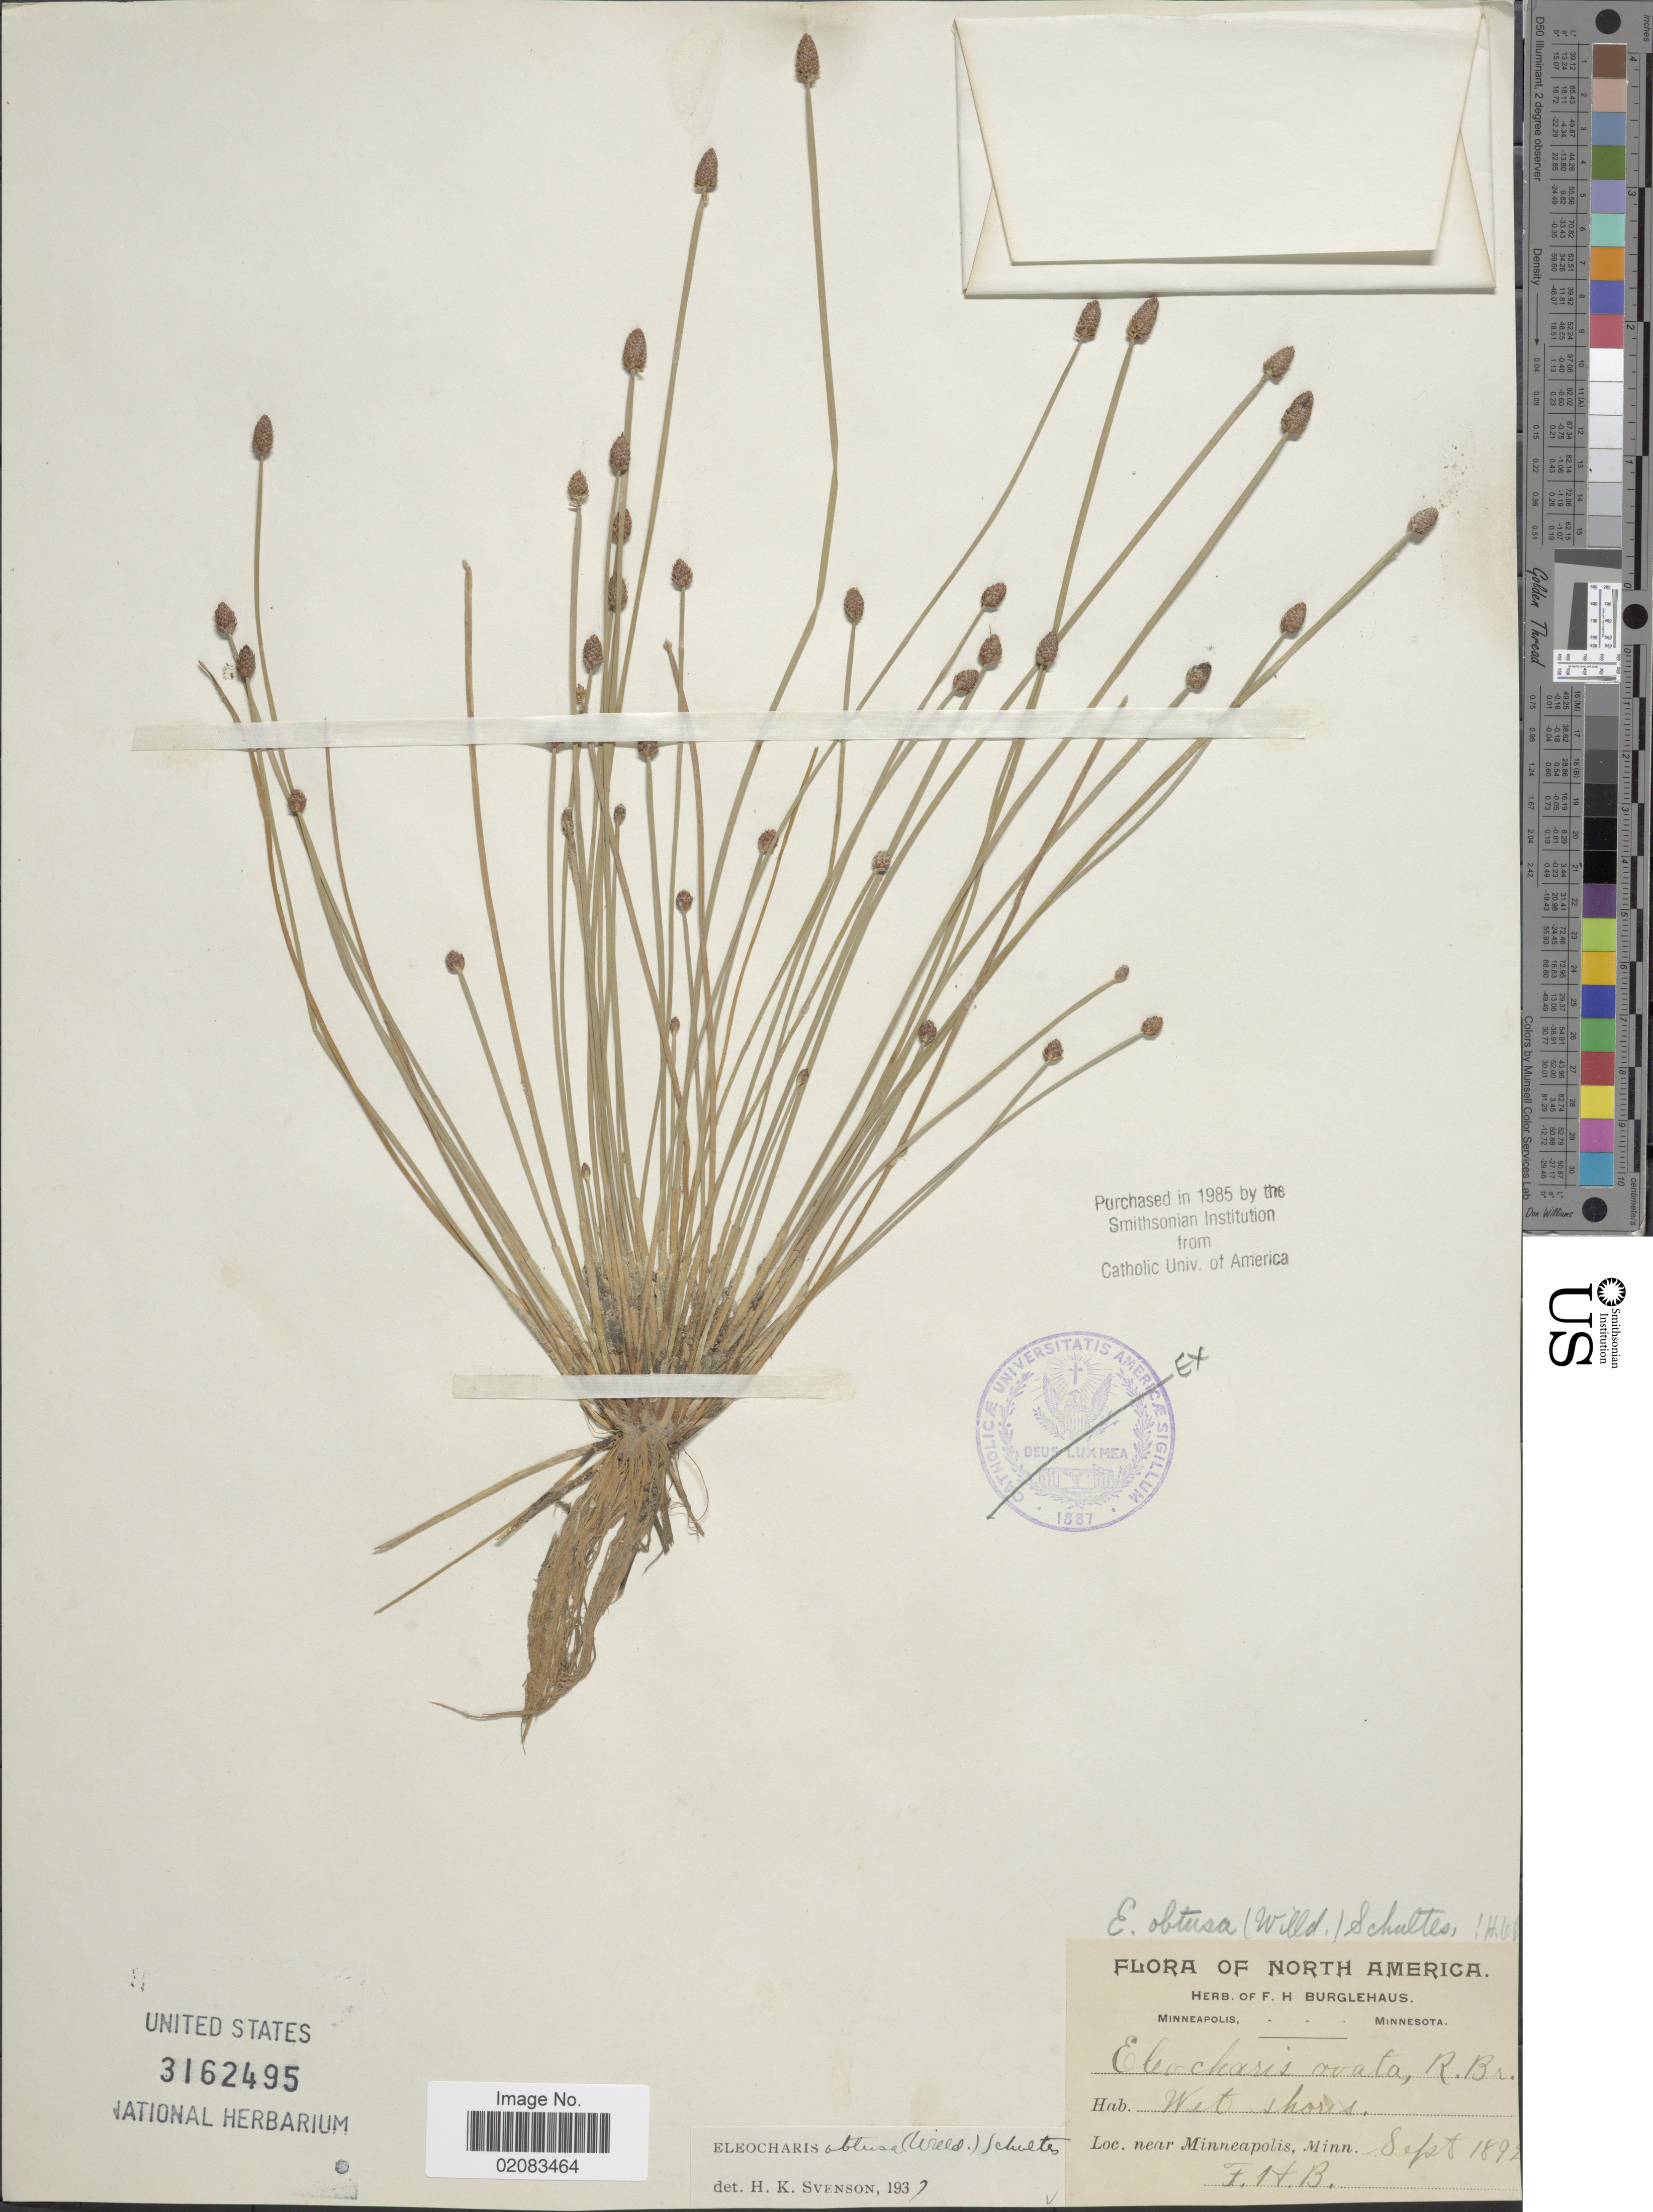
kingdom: Plantae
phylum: Tracheophyta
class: Liliopsida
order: Poales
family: Cyperaceae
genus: Eleocharis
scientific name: Eleocharis obtusa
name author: (Willd.) Schult.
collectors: F. Burglehaus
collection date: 1892-09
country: United States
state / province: Minnesota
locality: Wet shores, Near Minneapolis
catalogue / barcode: US 3162495